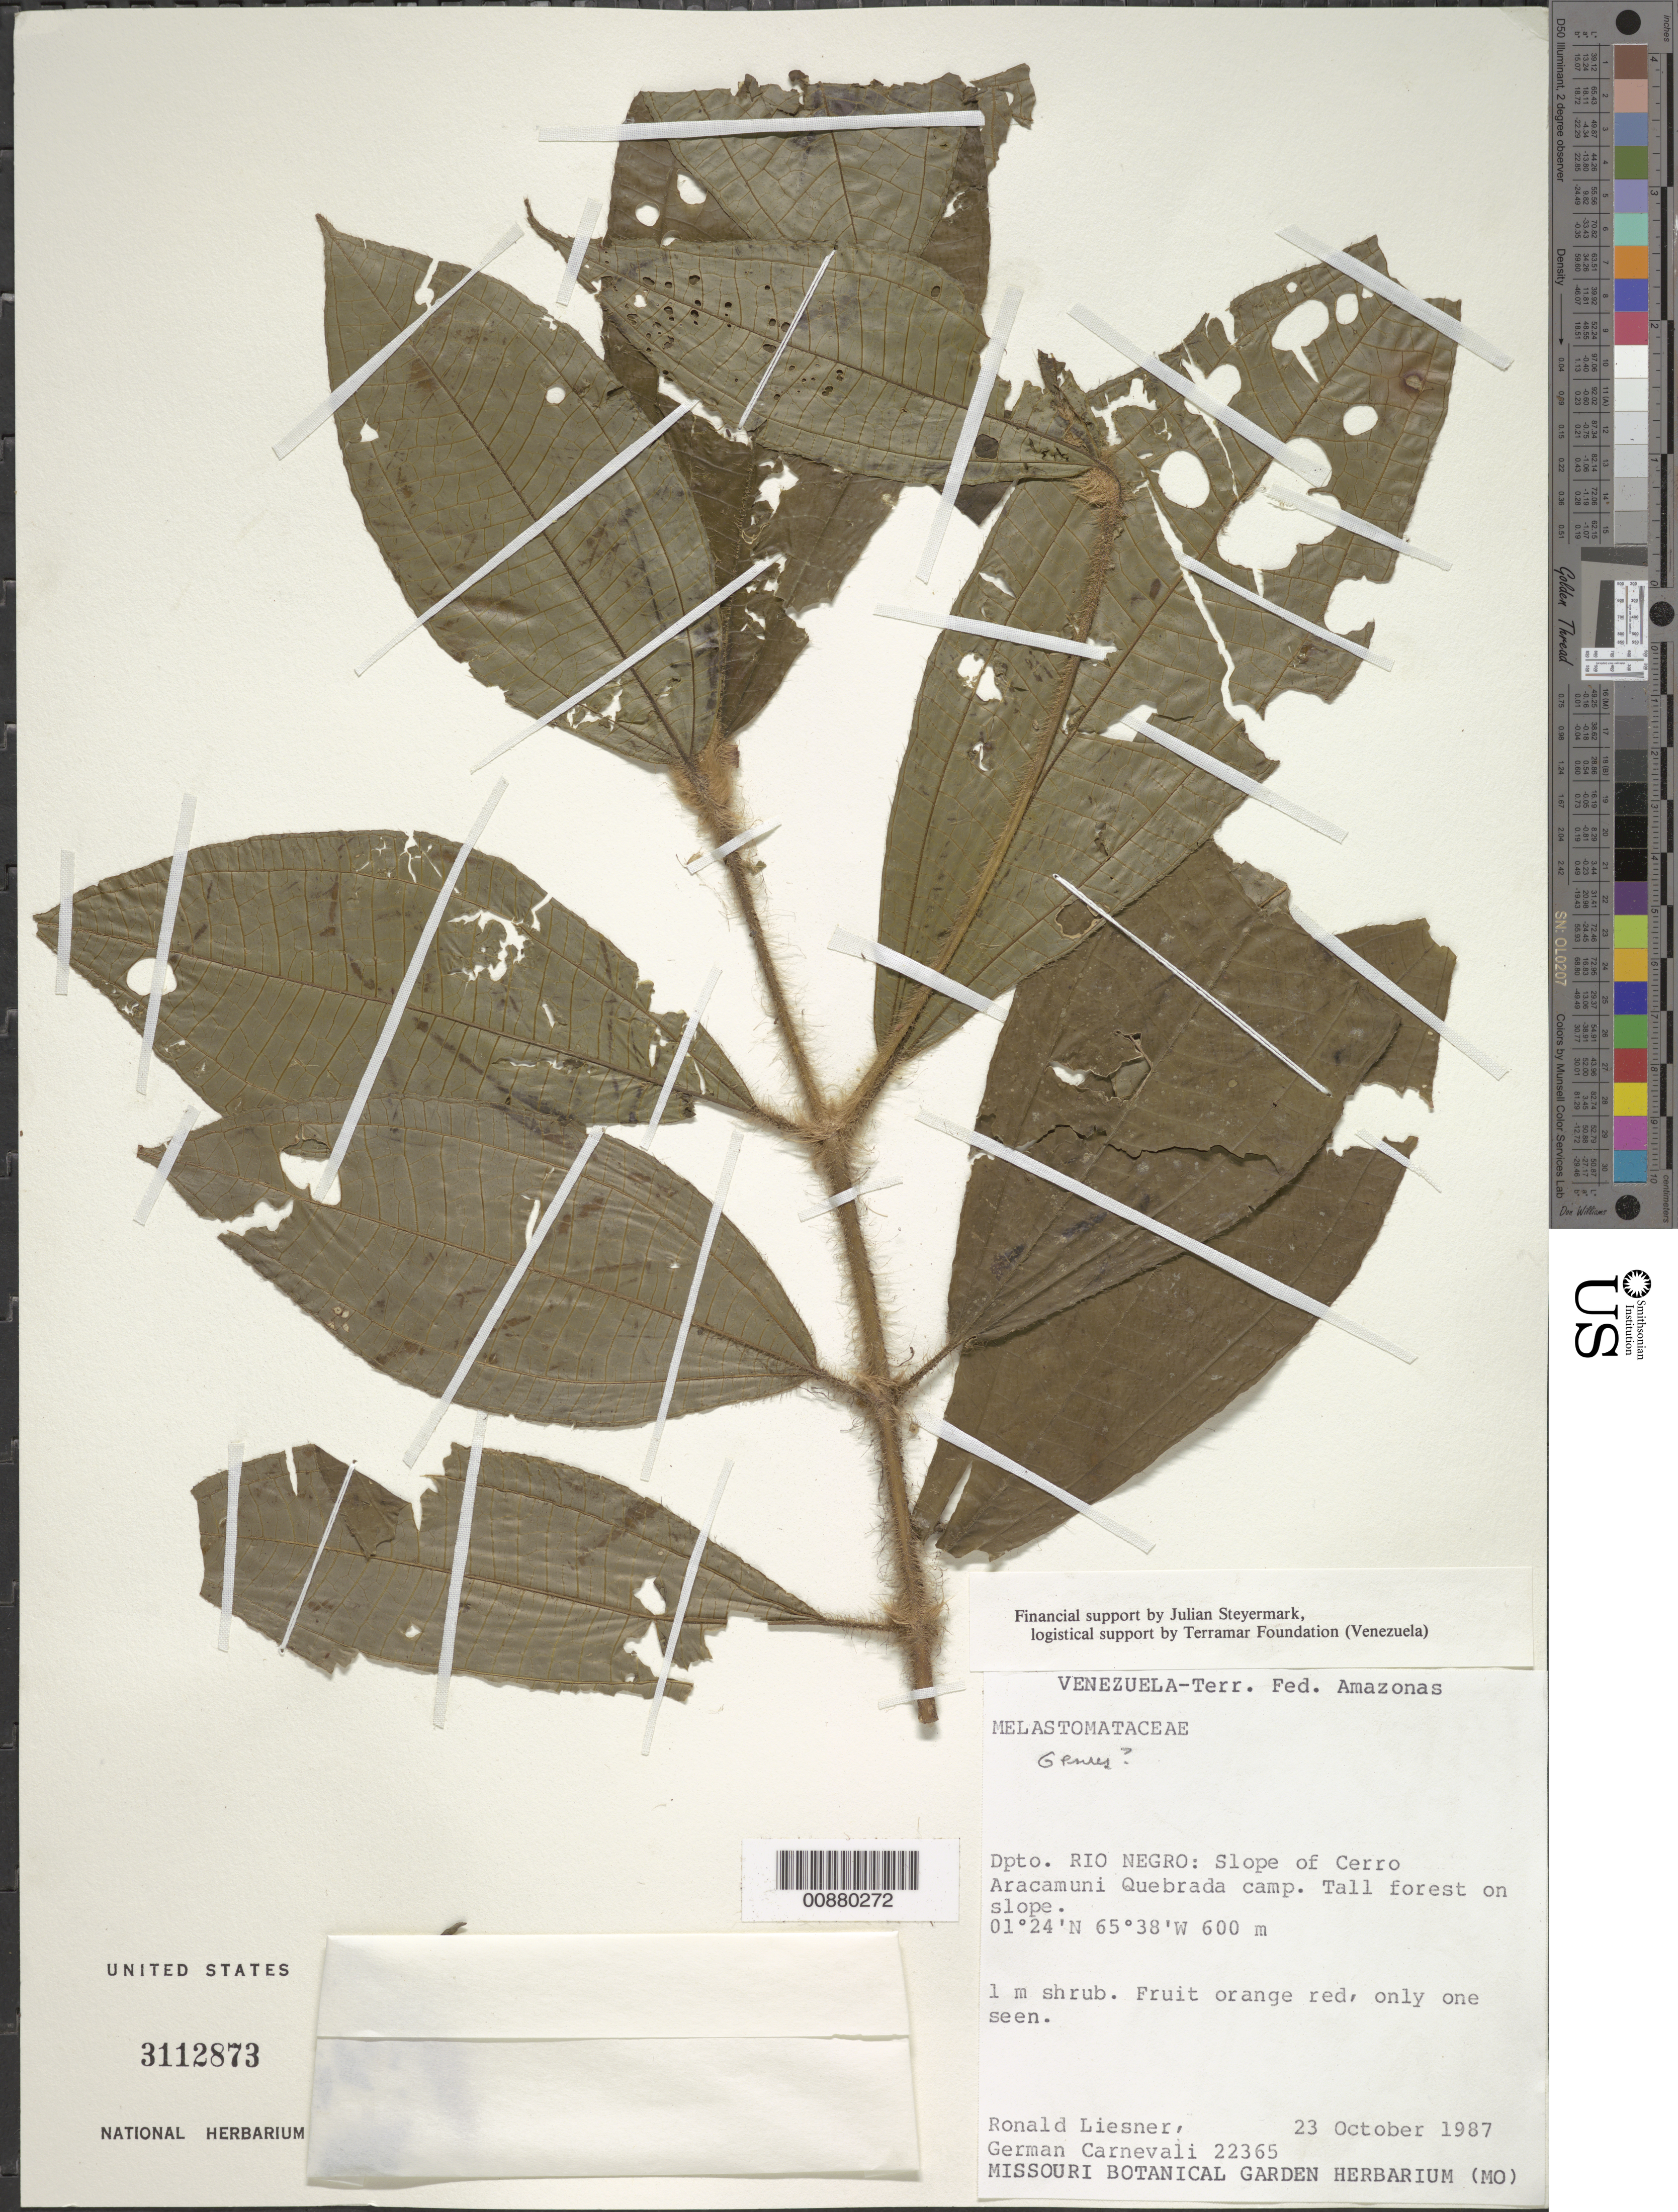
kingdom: Plantae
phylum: Tracheophyta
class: Magnoliopsida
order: Myrtales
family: Melastomataceae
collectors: R. L. Liesner & G. Carnevali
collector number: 22365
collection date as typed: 23-Oct-87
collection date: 1987-10-23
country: Venezuela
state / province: Amazonas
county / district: Río Negro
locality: Cerro Aracamuni, slope, Quebrada camp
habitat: Tall forest on slope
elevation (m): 600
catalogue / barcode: US 3112873